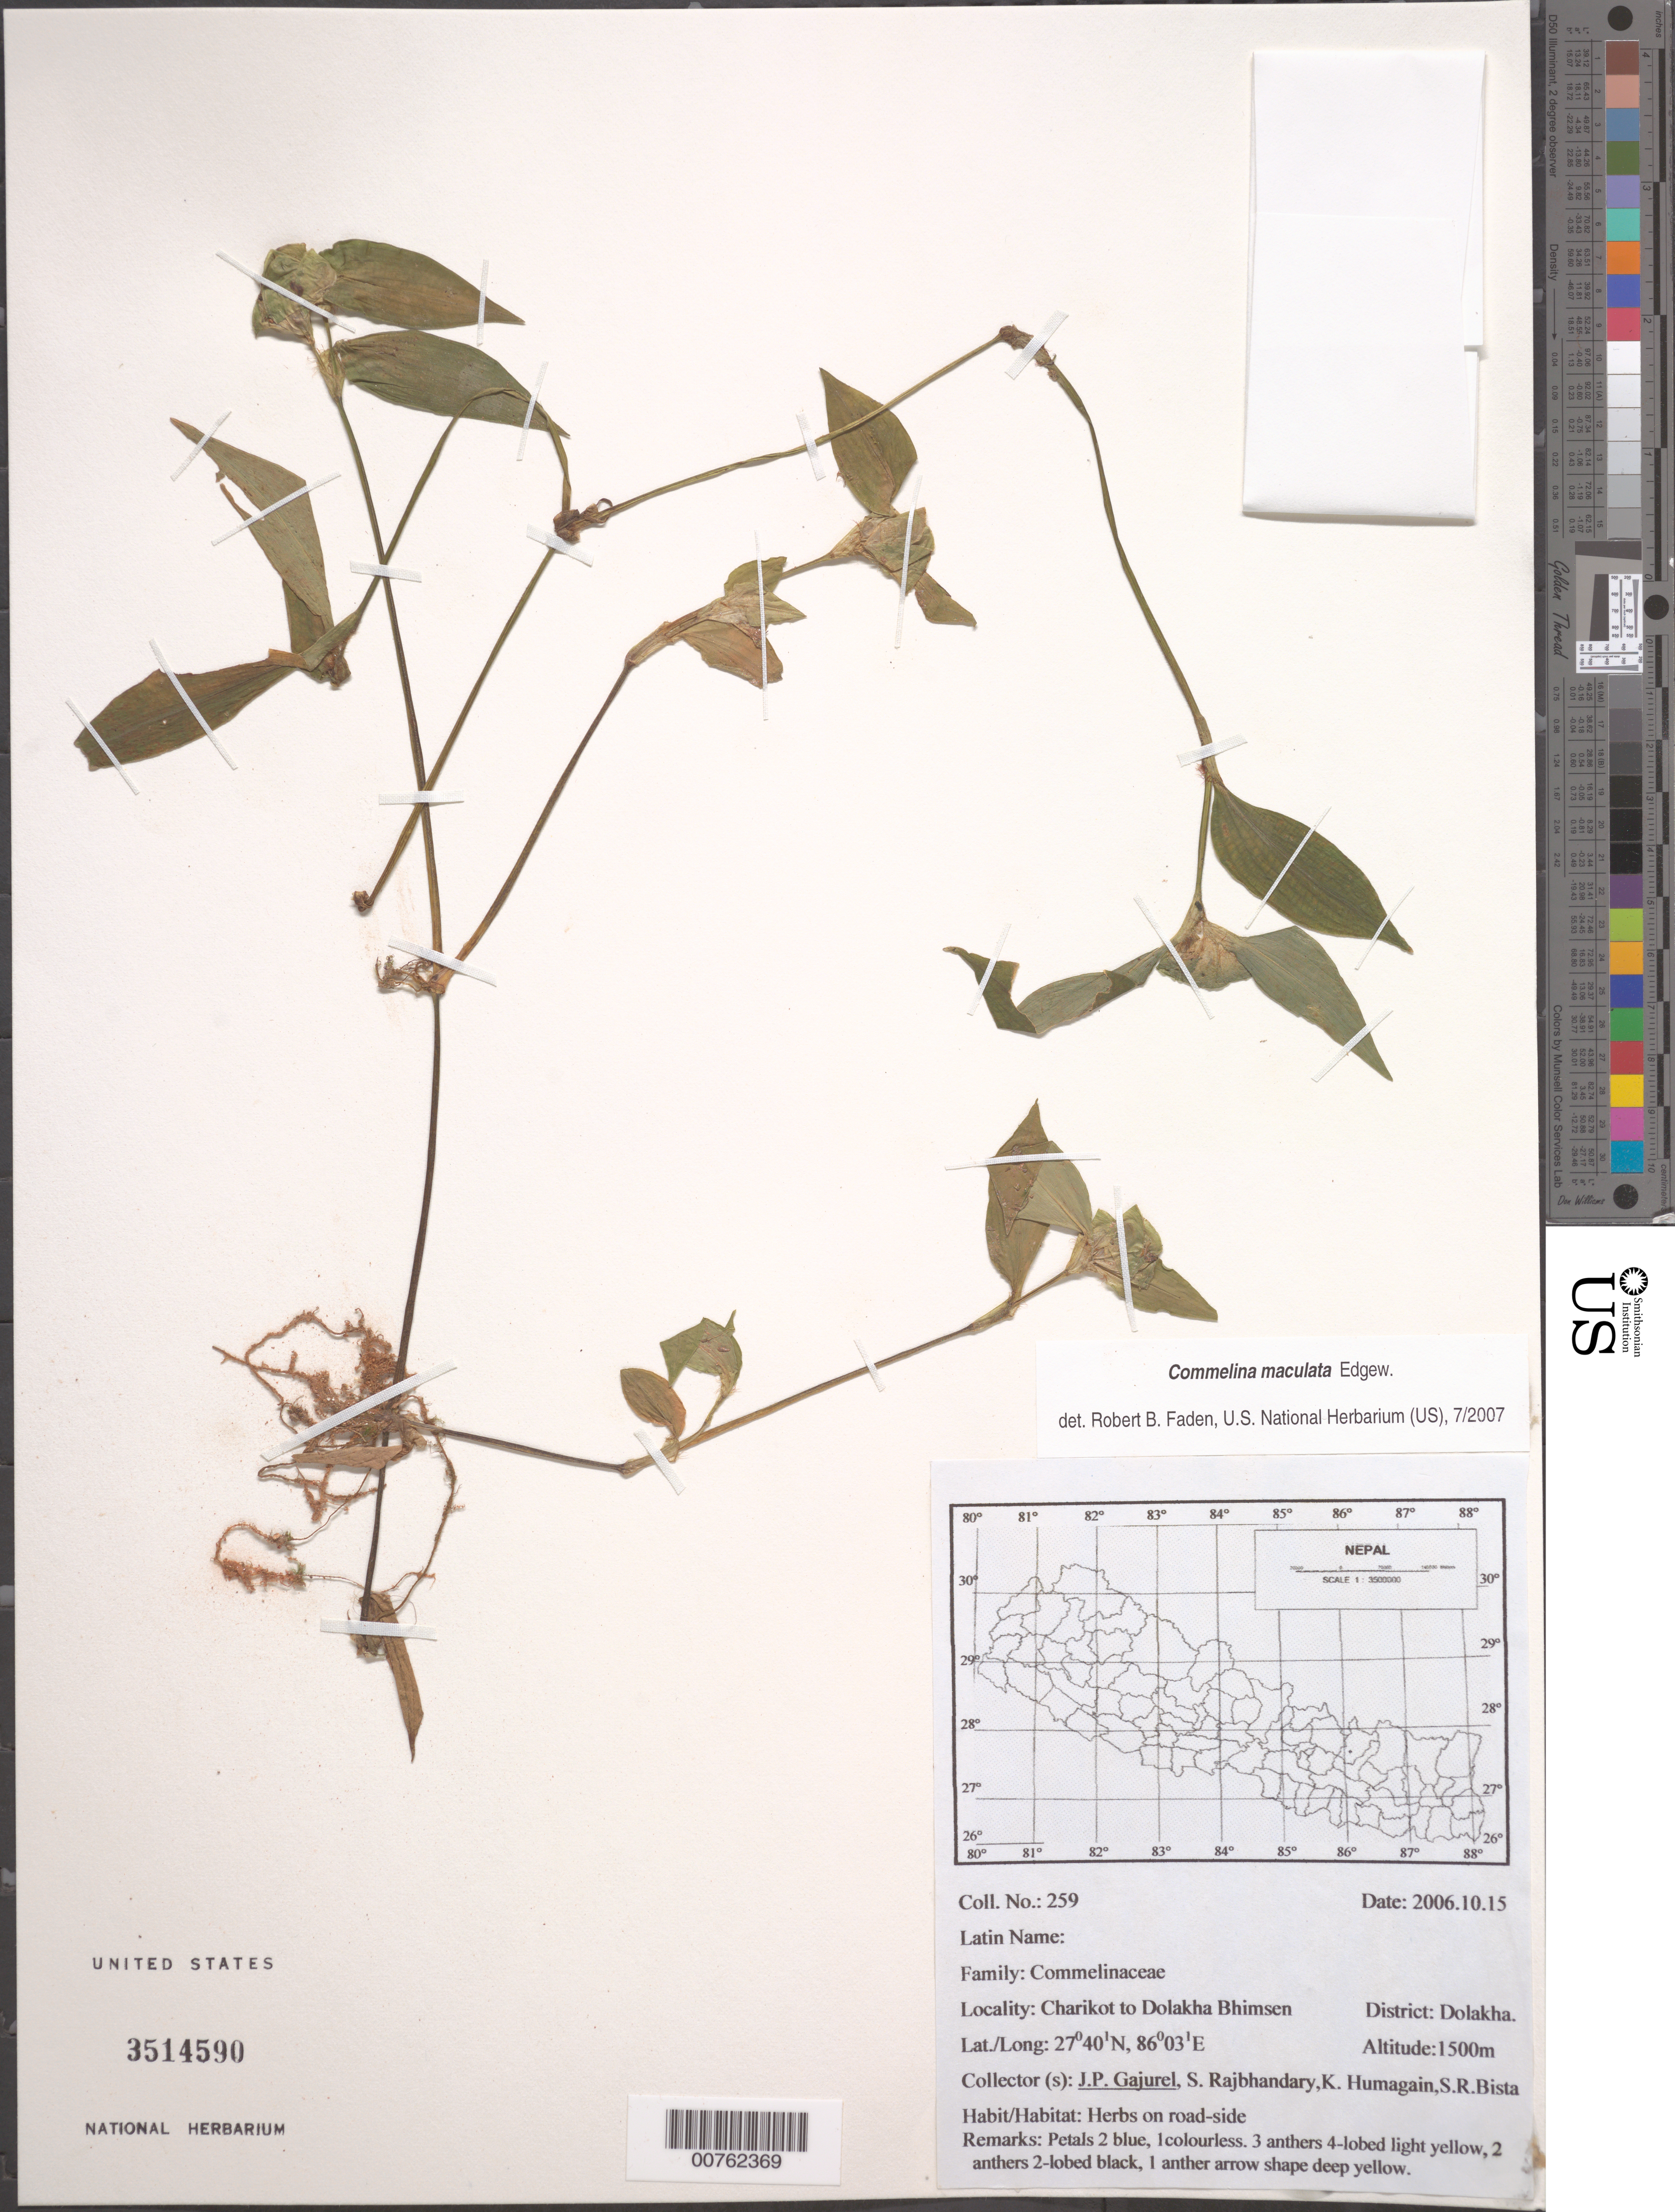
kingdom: Plantae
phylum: Tracheophyta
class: Liliopsida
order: Commelinales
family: Commelinaceae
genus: Commelina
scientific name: Commelina maculata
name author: Edgew.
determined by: Faden, Robert B., (US), Smithsonian Institution - National Museum of Natural History (UNITED STATES)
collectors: J. Gajurel, S. Rajbhandary, K. Humagain & S. Bista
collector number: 259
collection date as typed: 15 Oct 2006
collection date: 2006-10-15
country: Nepal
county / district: Dolakha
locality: Charikot to Dolakha Bhimsen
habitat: Herbs on road-side.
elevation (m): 1500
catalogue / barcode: US 3514590